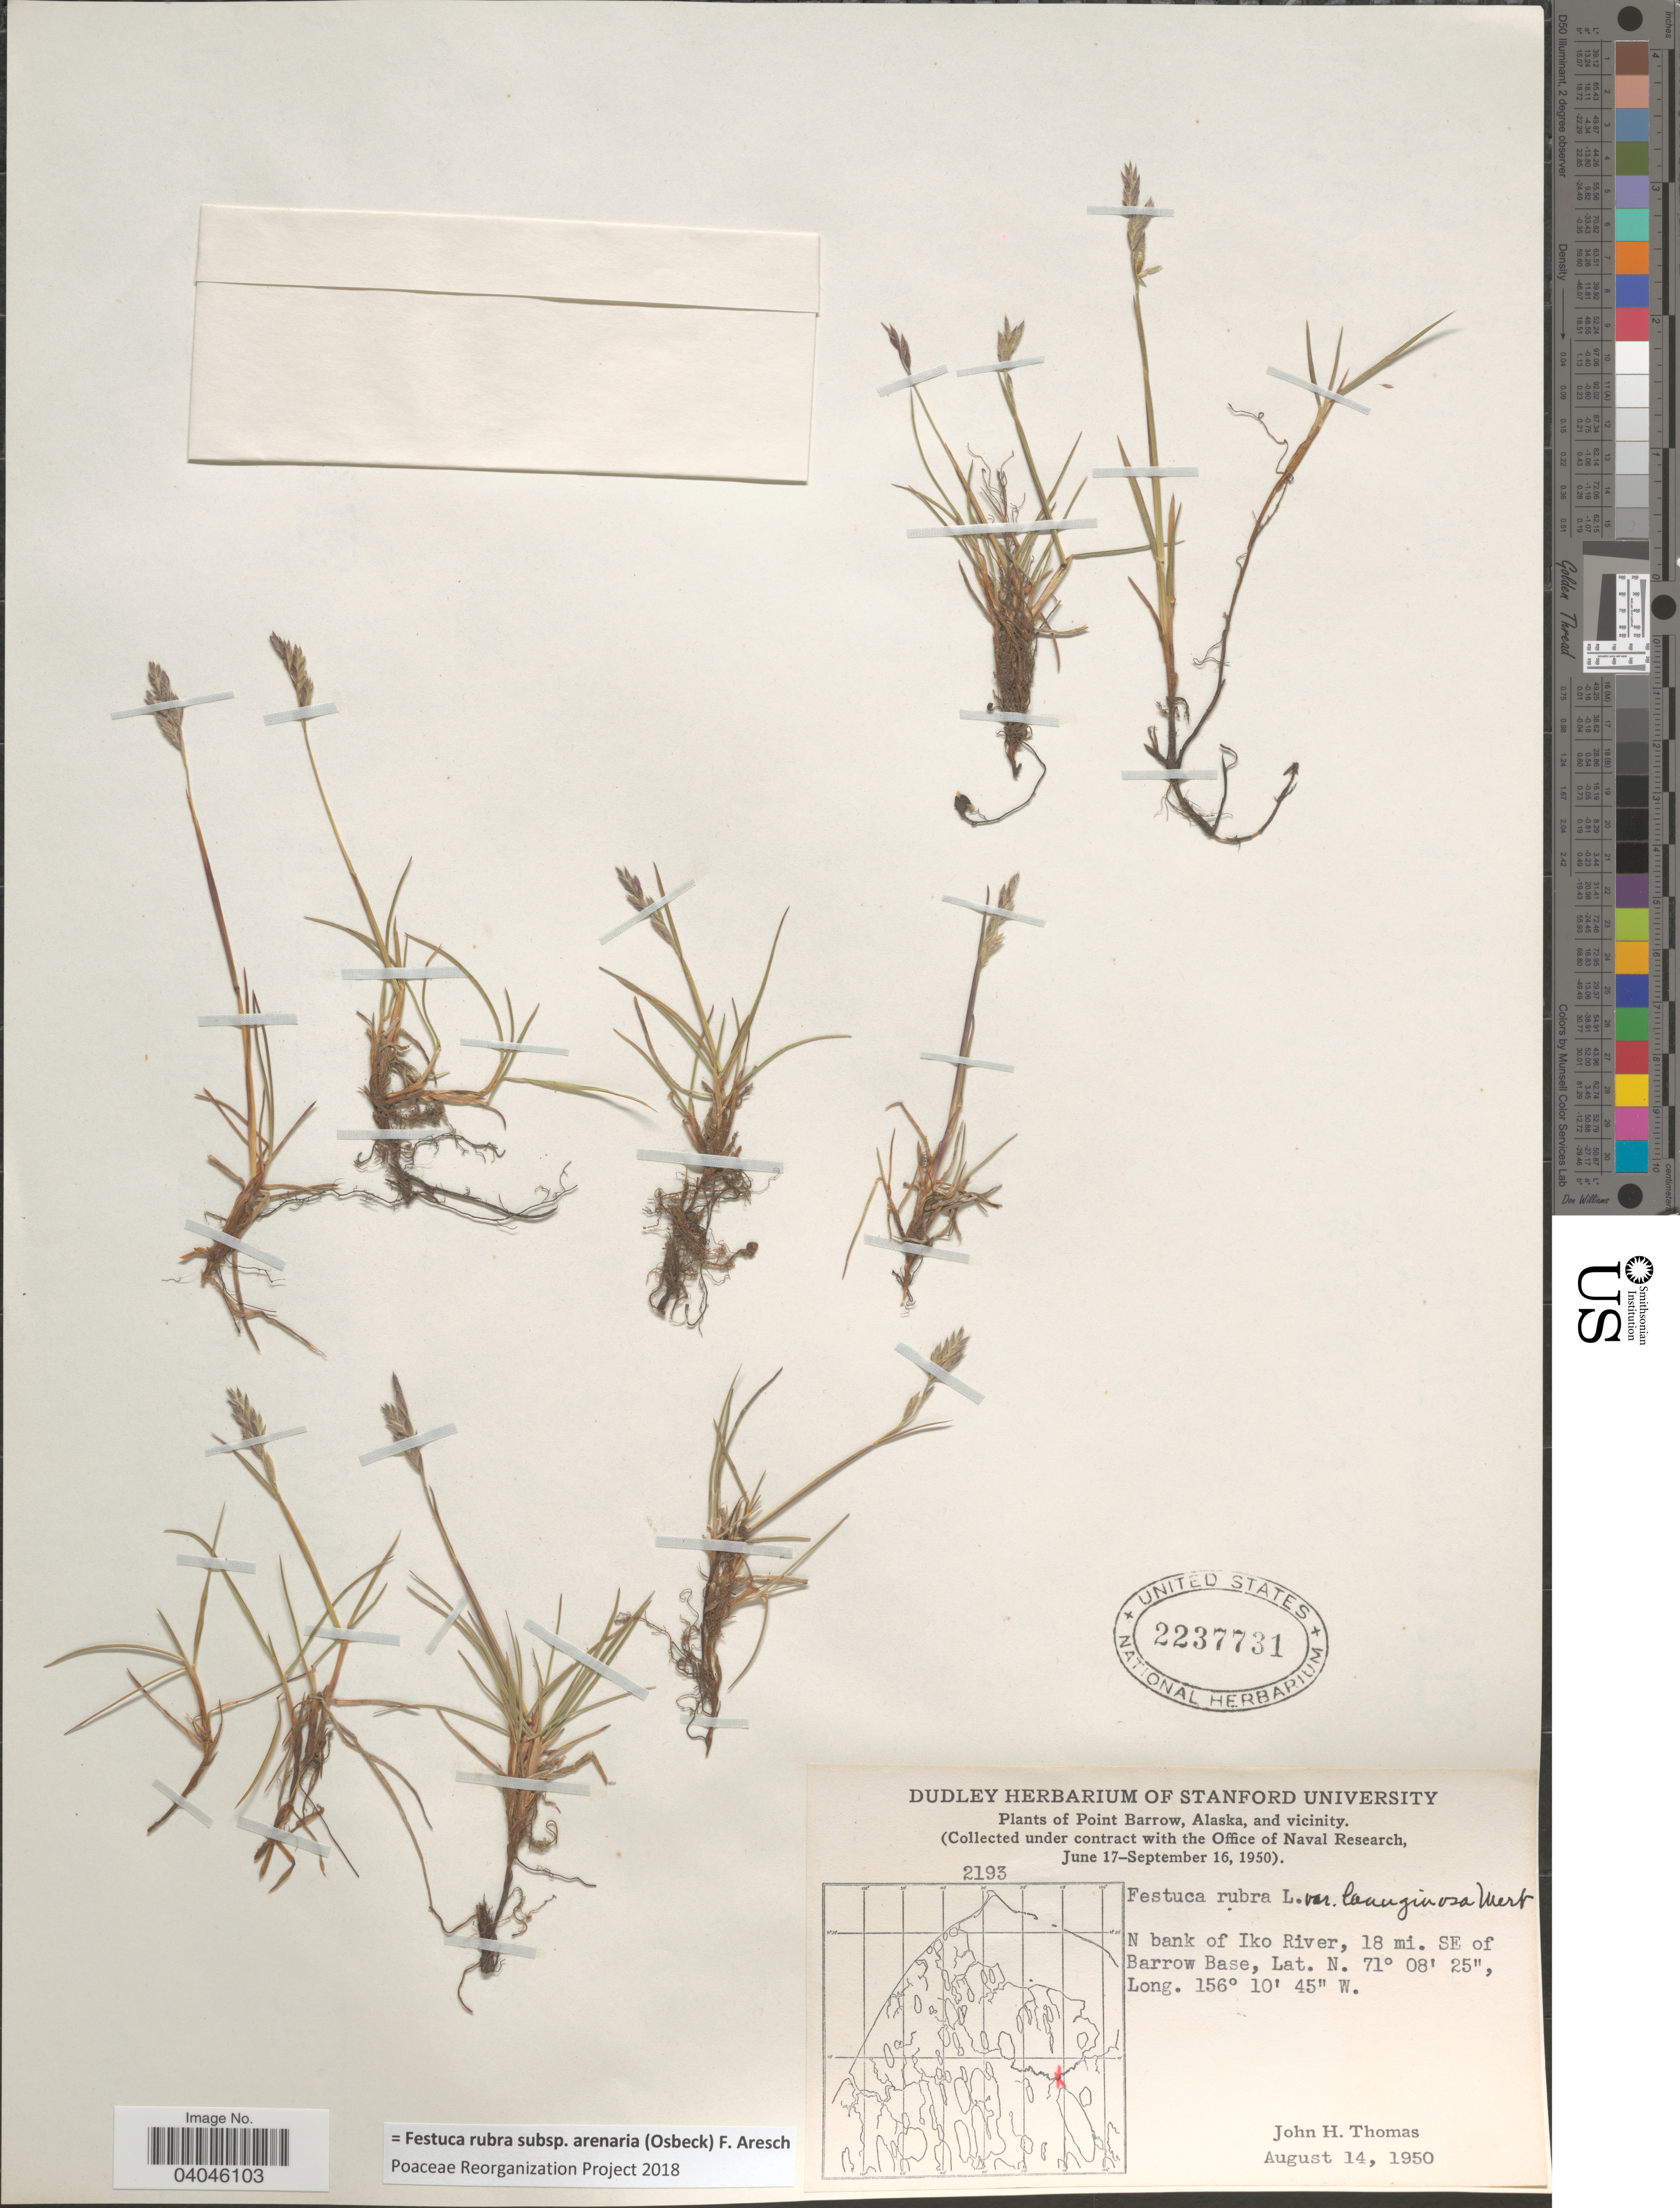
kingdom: Plantae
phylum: Tracheophyta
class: Liliopsida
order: Poales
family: Poaceae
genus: Festuca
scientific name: Festuca rubra subsp. arenaria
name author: (Osbeck) F. Aresch.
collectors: J. H. Thomas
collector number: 2193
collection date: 1950-08-14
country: United States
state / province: Alaska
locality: Point Barrow, and vicinity. N bank of Iko River, 18 mi. SE of Barrow Base.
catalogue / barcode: US 2237731